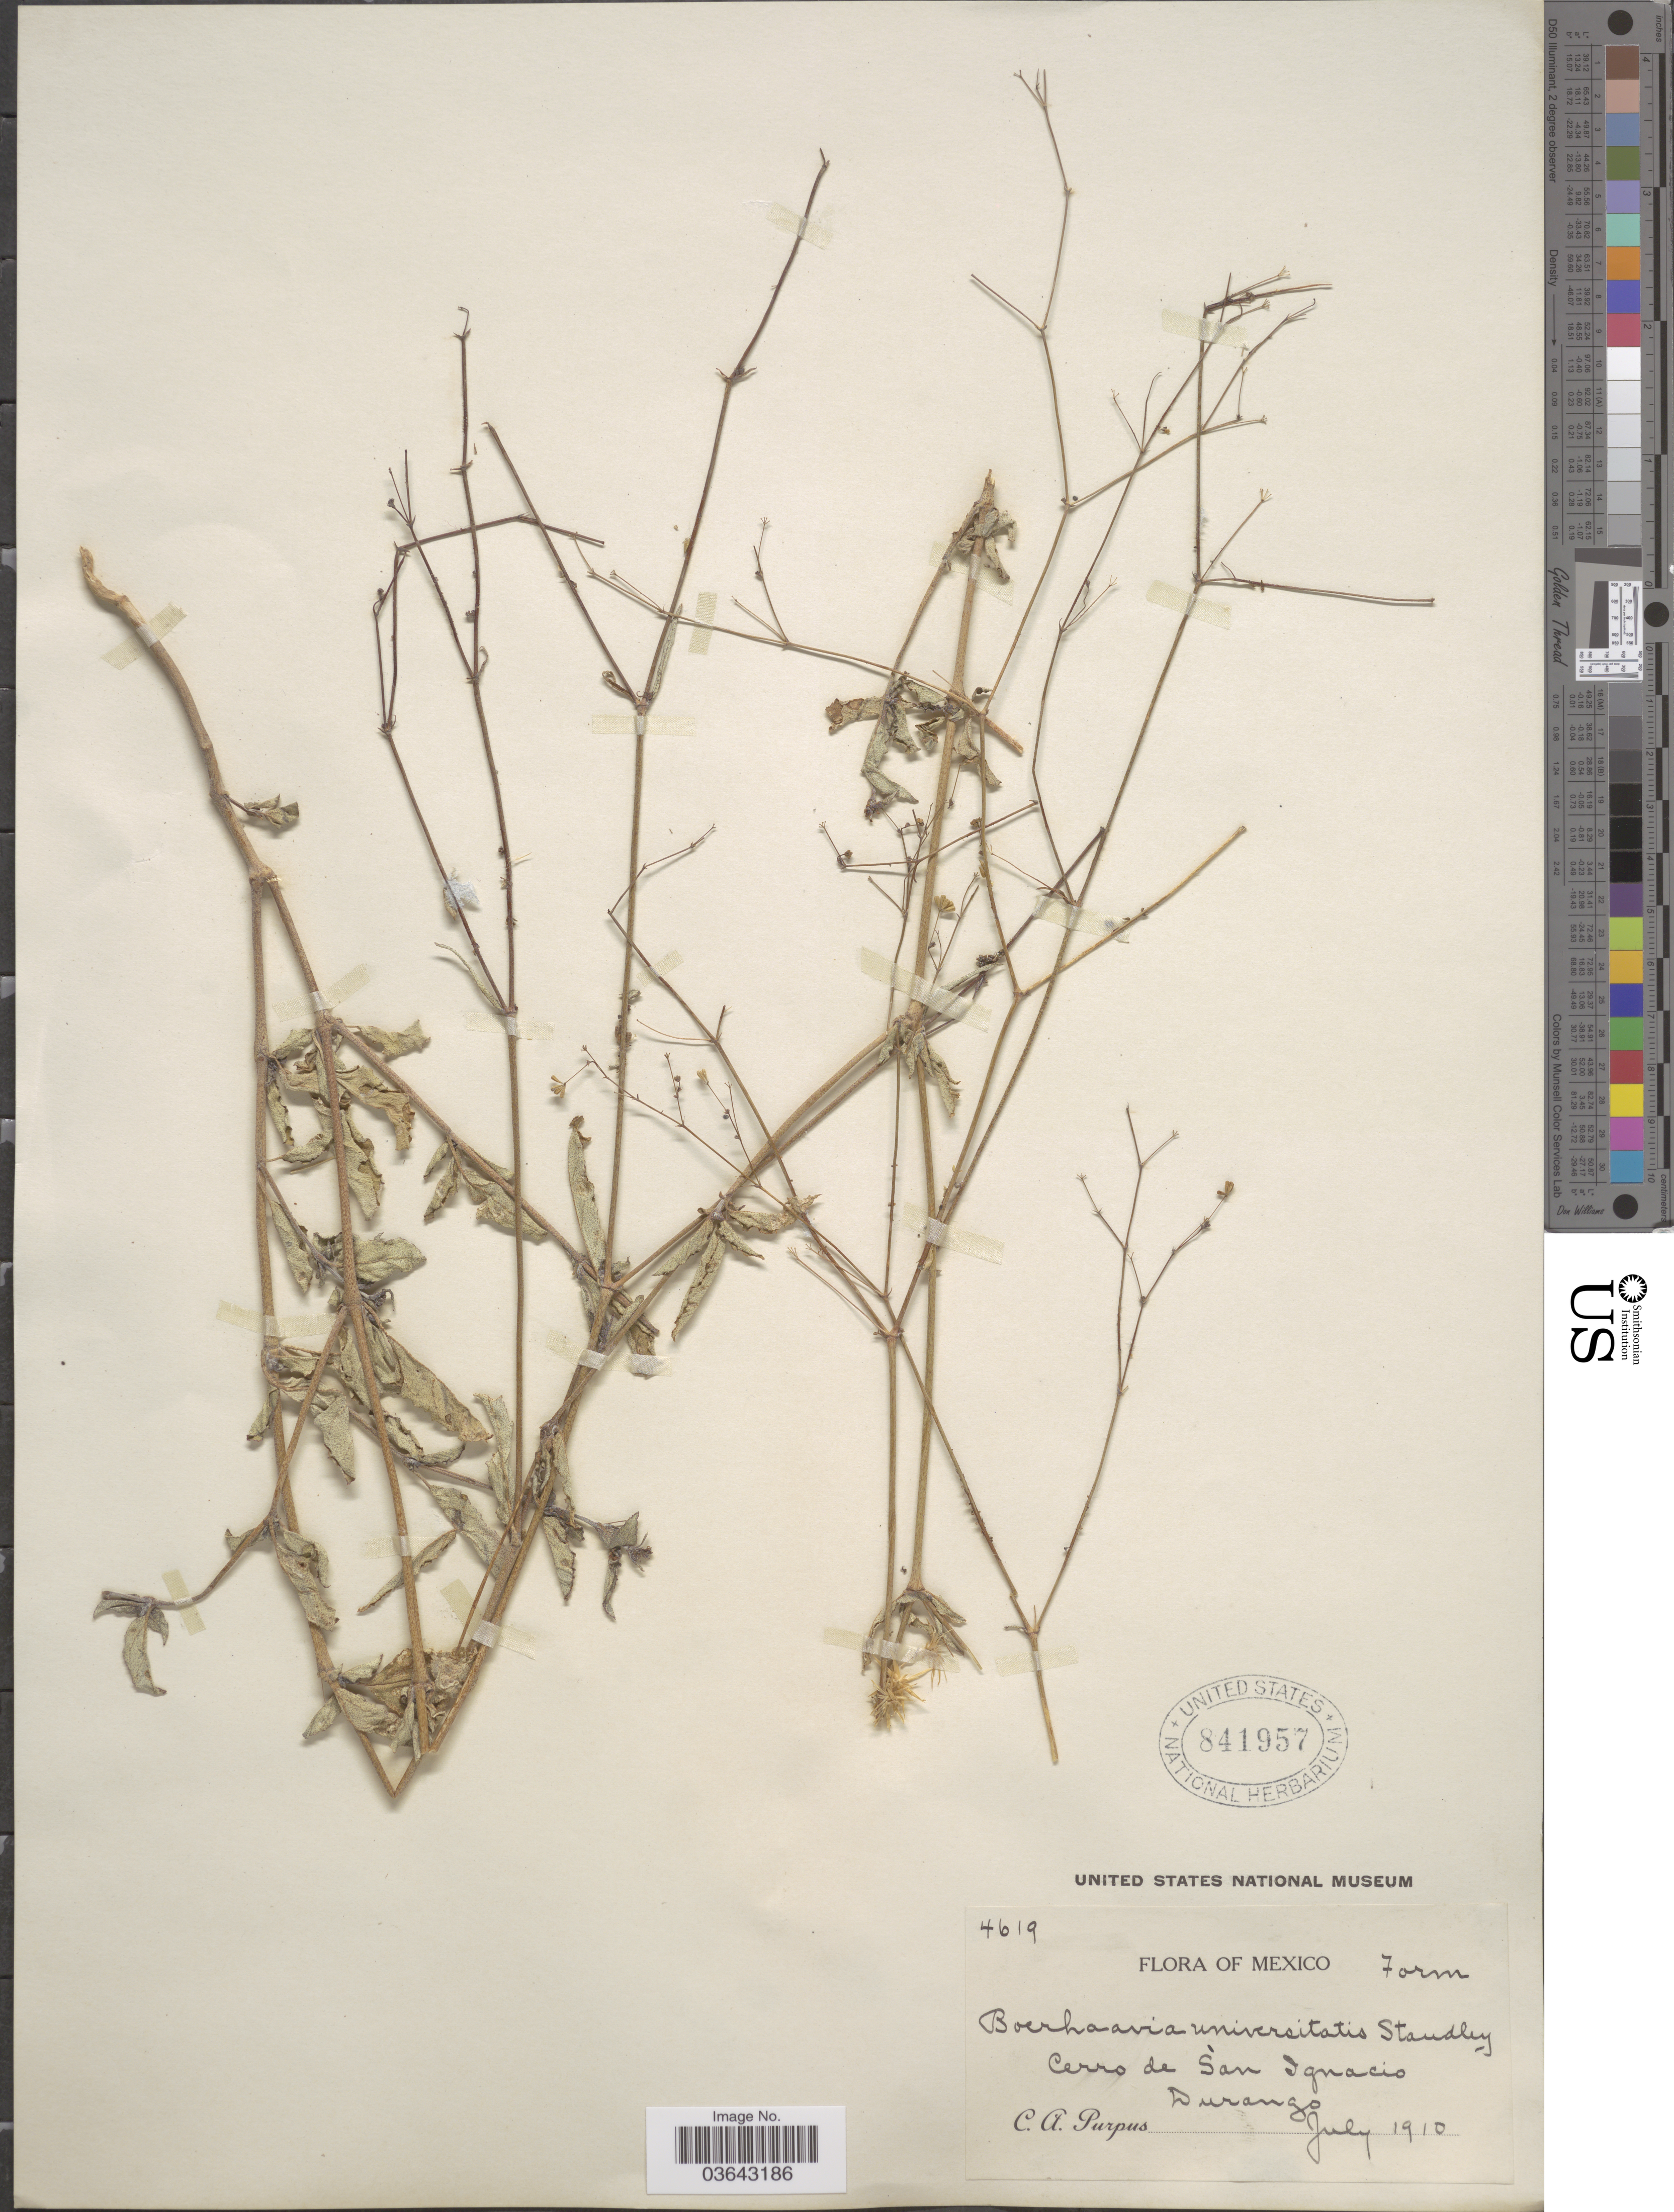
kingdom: Plantae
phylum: Tracheophyta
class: Magnoliopsida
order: Caryophyllales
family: Nyctaginaceae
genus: Boerhavia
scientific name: Boerhavia intermedia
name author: M.E. Jones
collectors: C. A. Purpus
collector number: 4619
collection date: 1910-07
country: Mexico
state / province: Durango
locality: Cerro de San Ignacio.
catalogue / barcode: US 841957